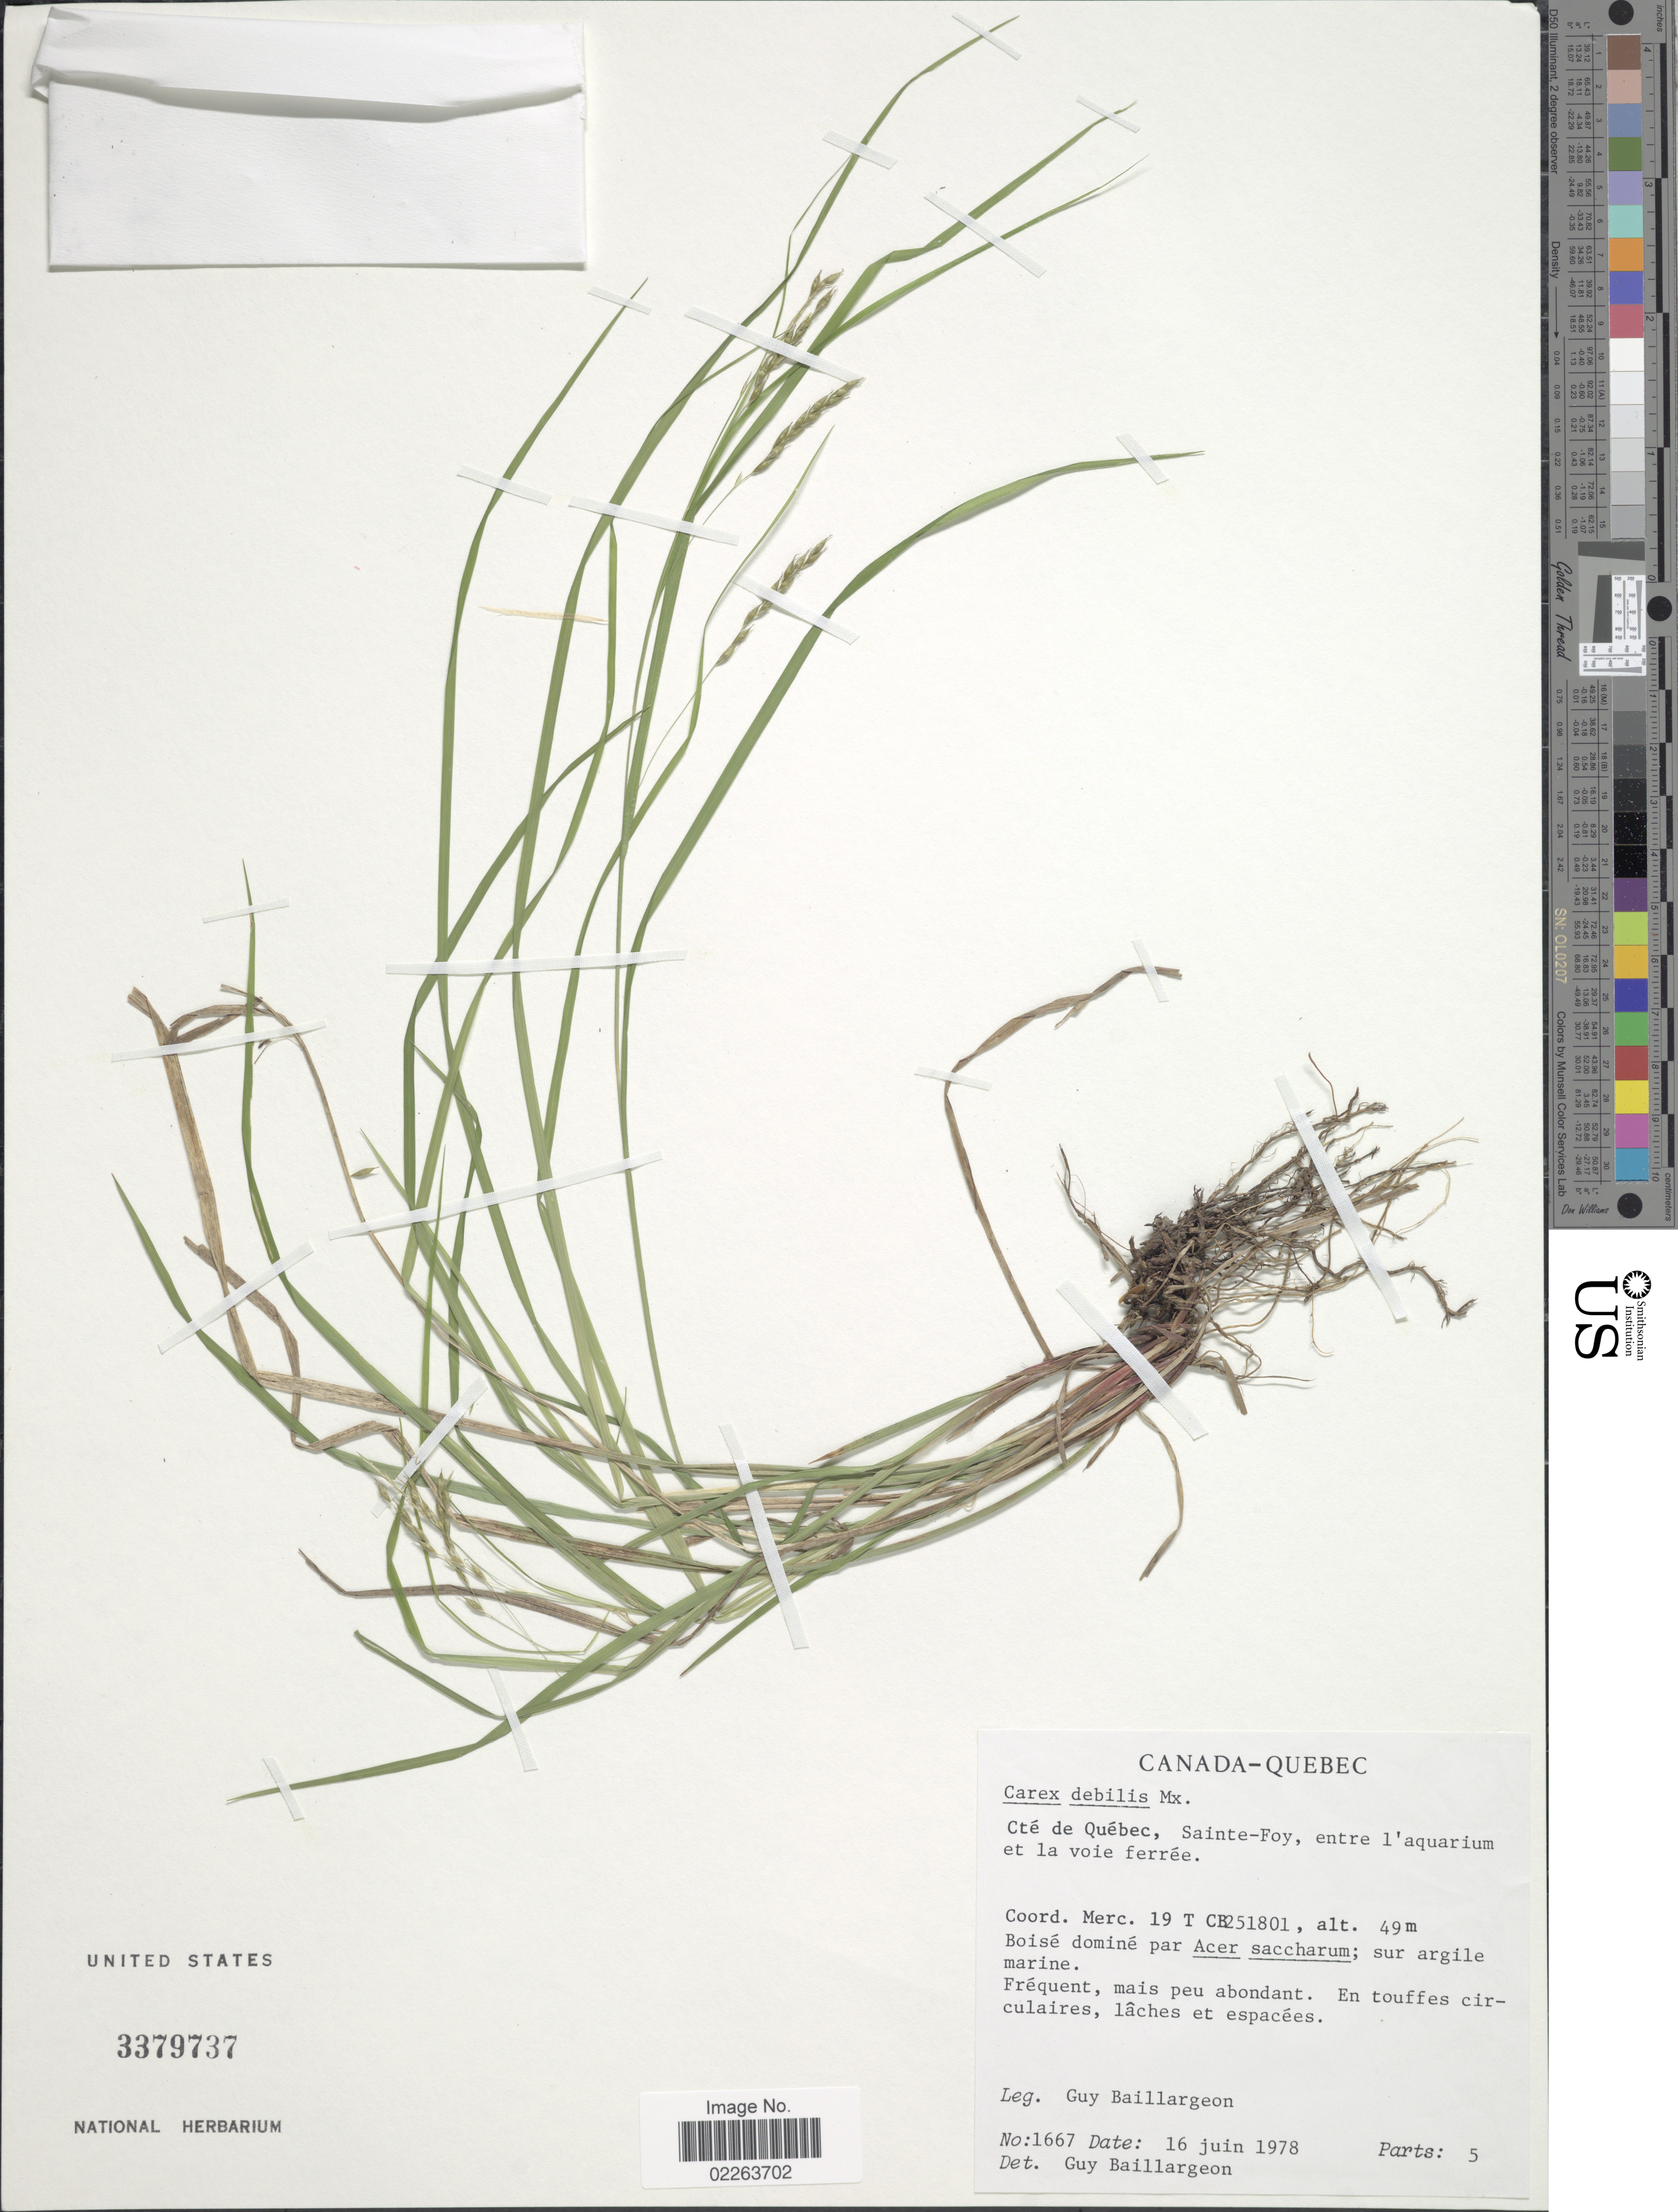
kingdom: Plantae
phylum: Tracheophyta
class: Liliopsida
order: Poales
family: Cyperaceae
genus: Carex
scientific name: Carex debilis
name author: Michx.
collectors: G. Baillargeon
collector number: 1667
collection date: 1978-06-16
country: Canada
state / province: Quebec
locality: Cte de Quebec, Sainte- Foy, entre l'aquarium et la voie ferree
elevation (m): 49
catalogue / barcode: US 3379737